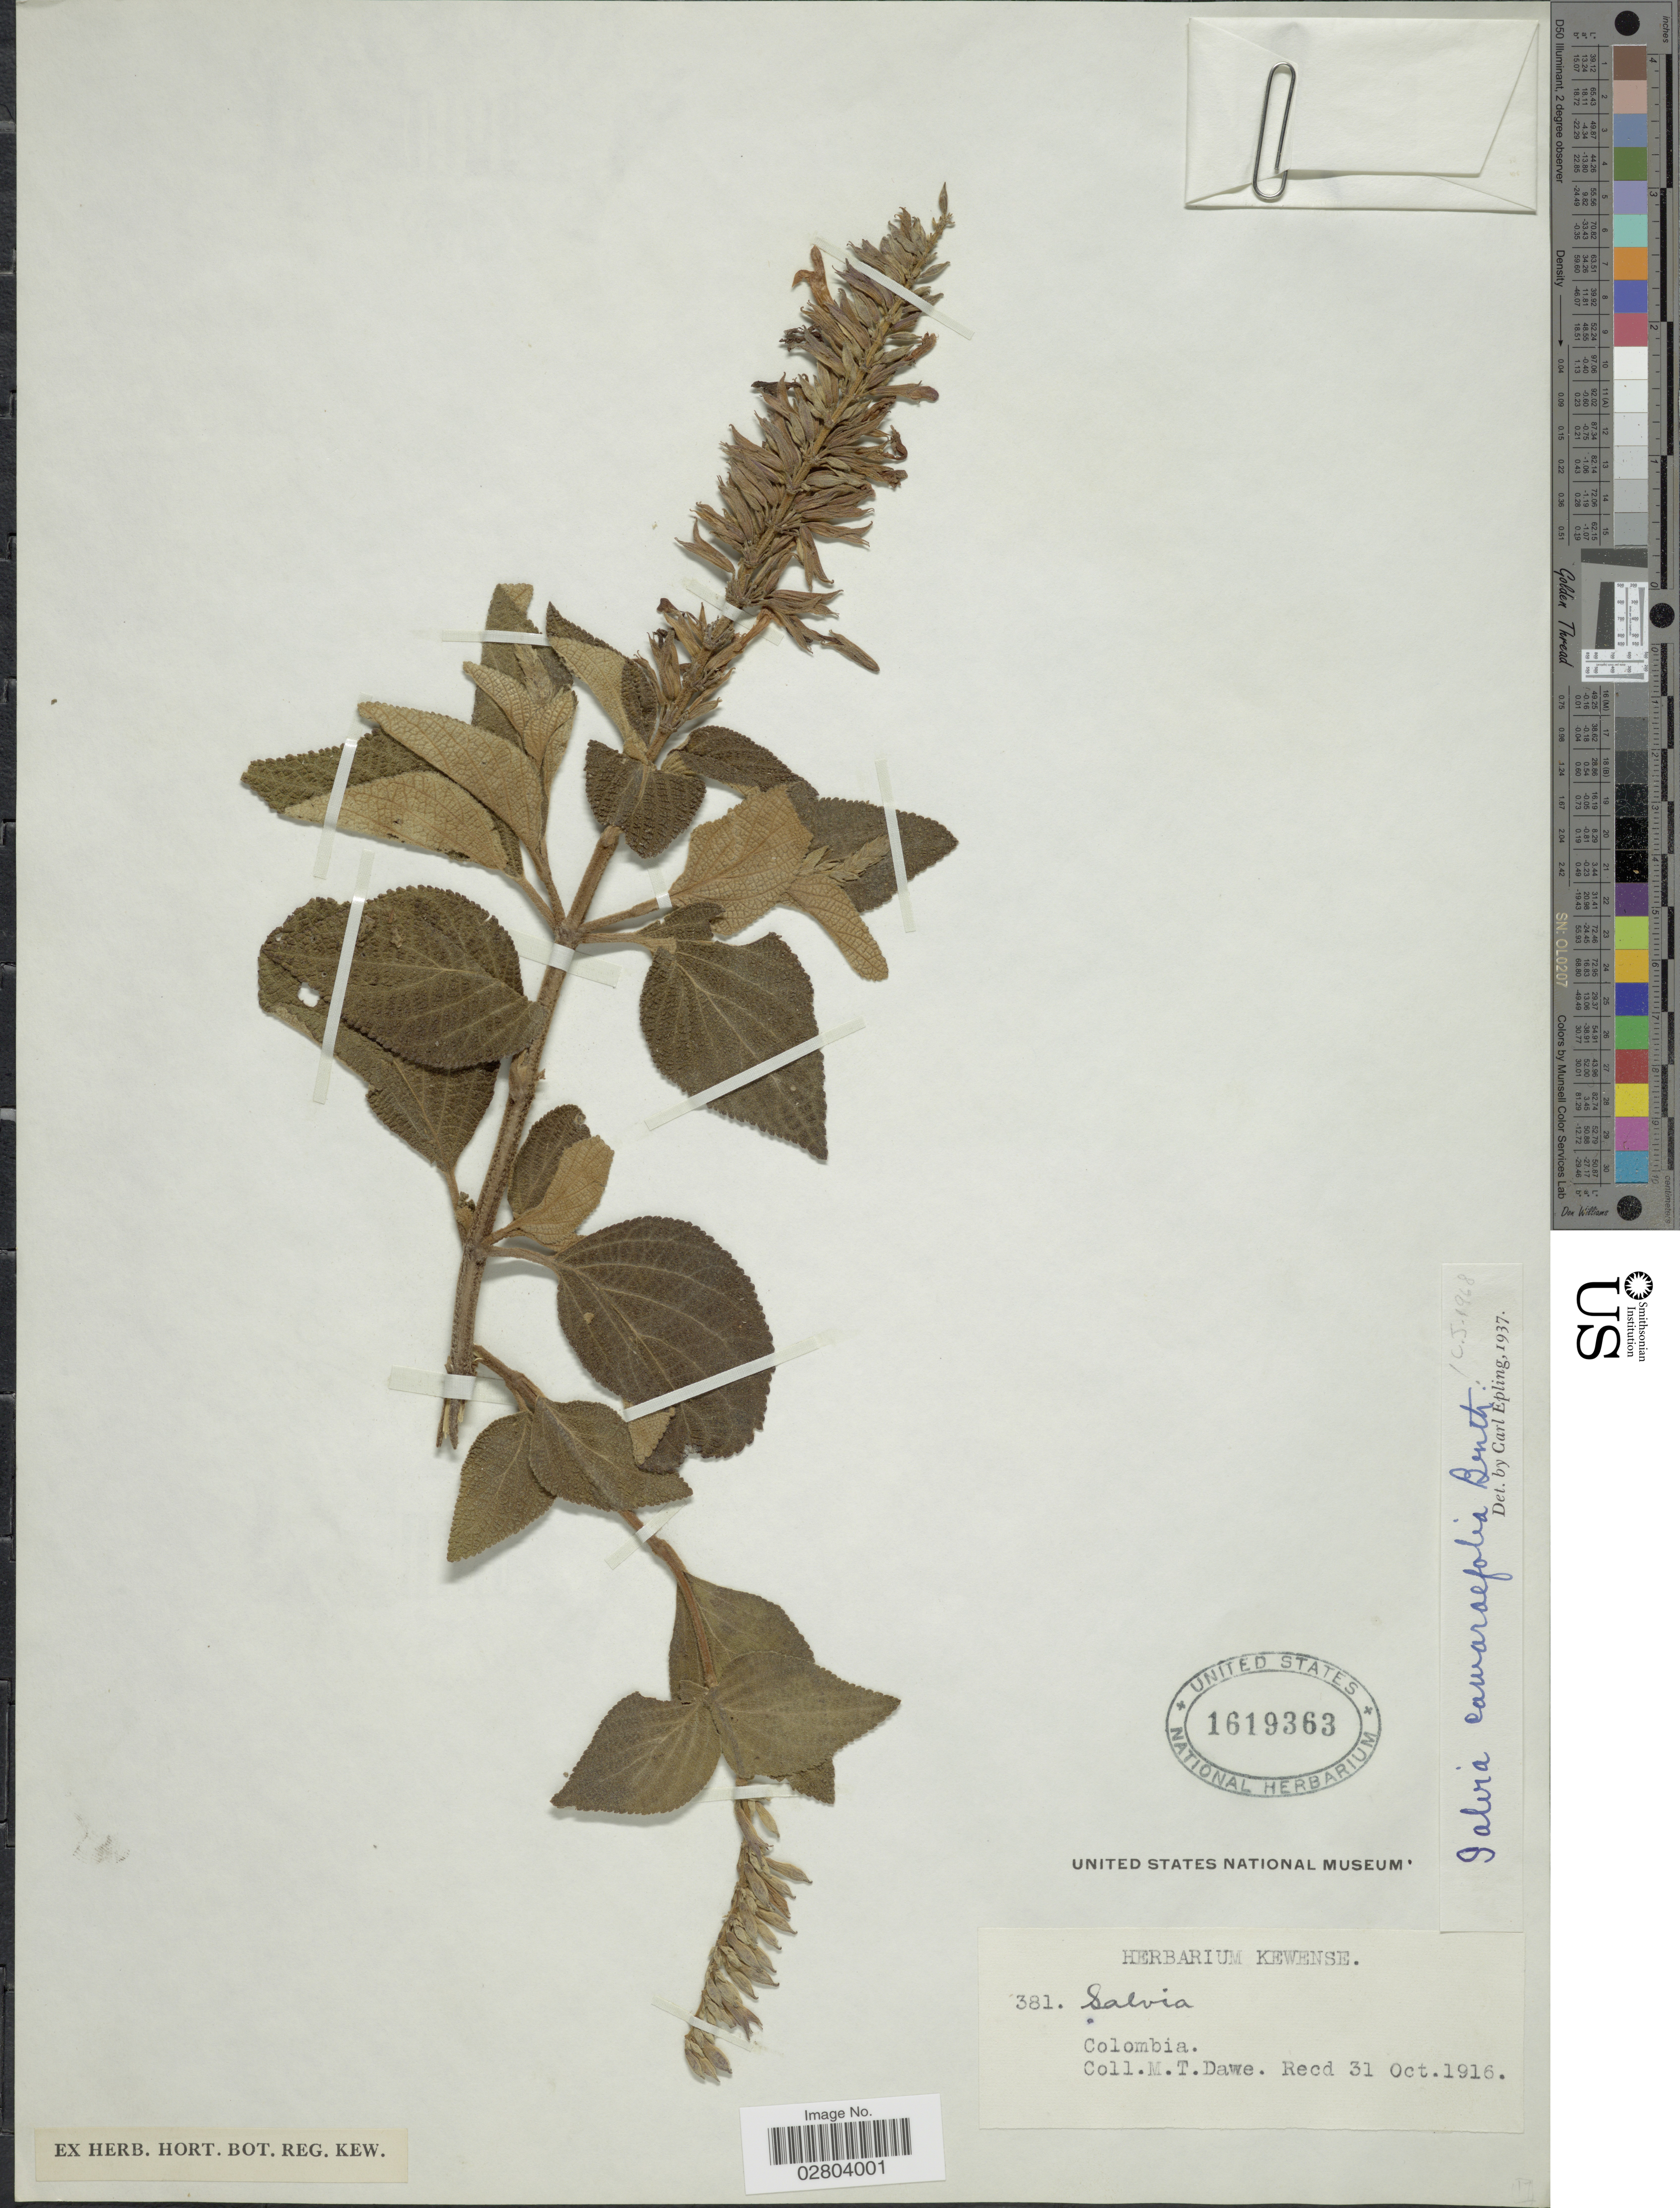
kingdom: Plantae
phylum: Tracheophyta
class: Magnoliopsida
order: Lamiales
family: Lamiaceae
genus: Salvia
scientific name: Salvia camarifolia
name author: Benth.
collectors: M. T. Dawe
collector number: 381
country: Colombia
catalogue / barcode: US 1619363